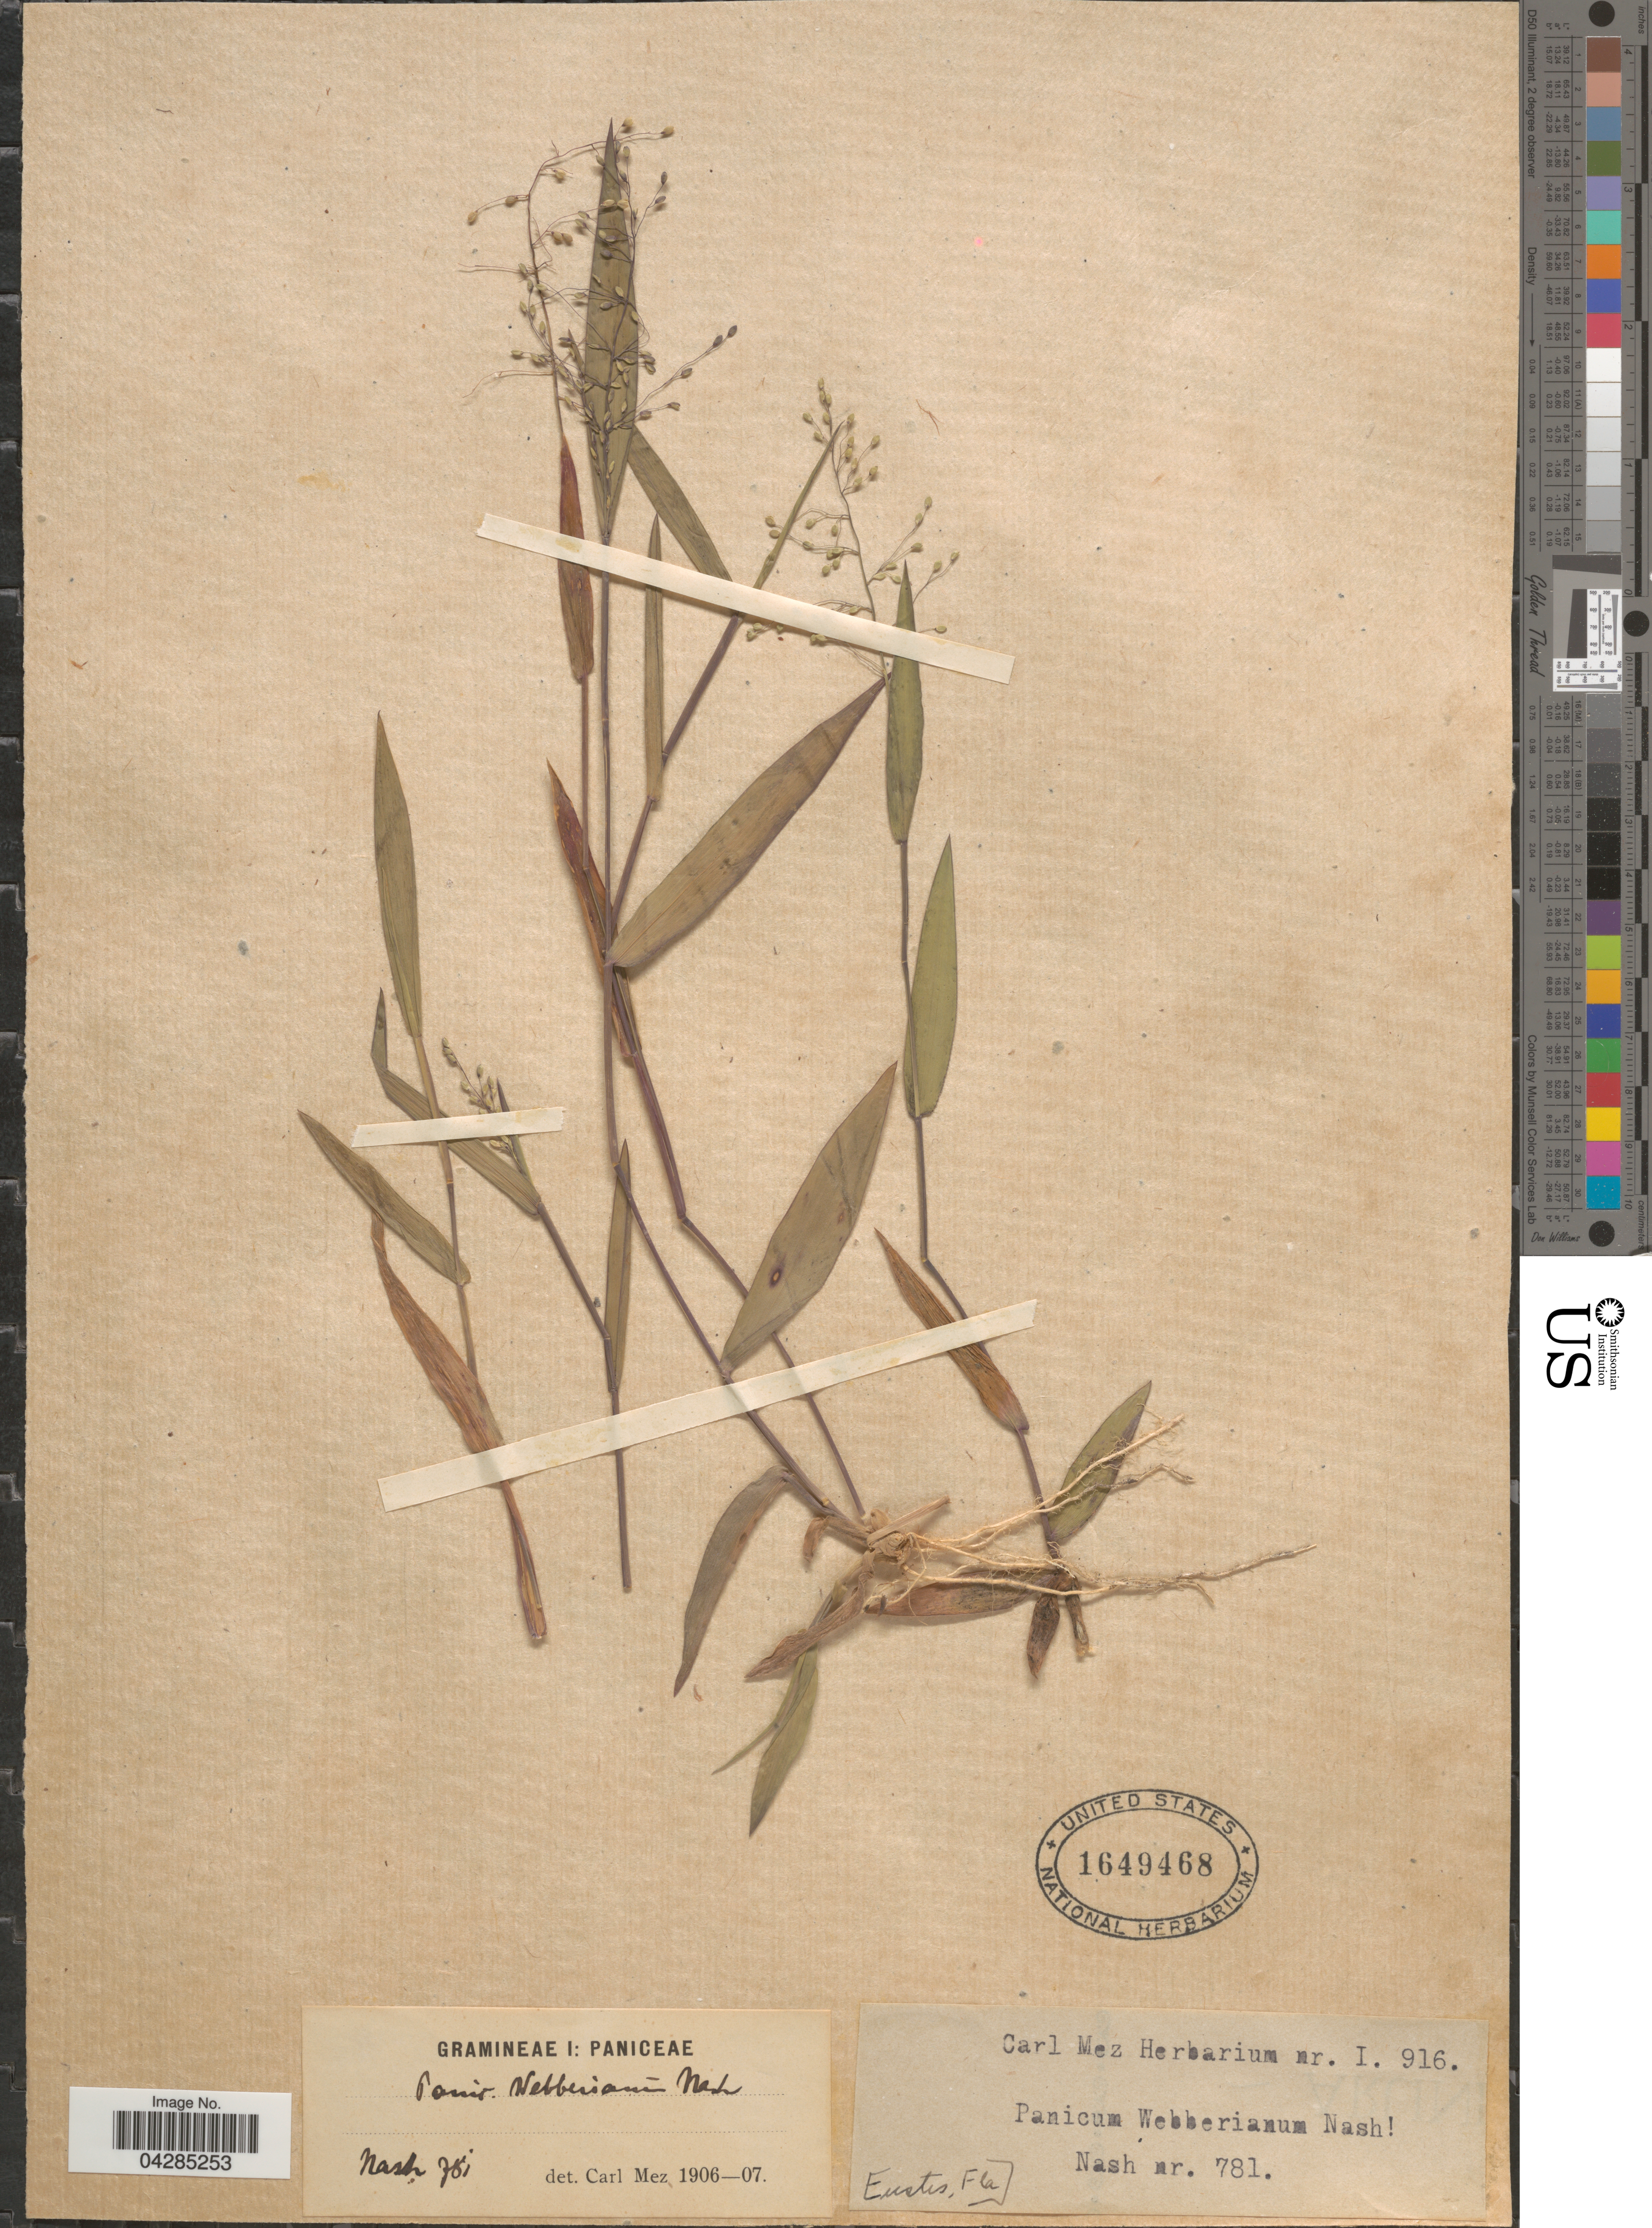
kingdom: Plantae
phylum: Tracheophyta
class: Liliopsida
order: Poales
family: Poaceae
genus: Dichanthelium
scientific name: Dichanthelium portoricense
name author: (Desv. ex Ham.) B.F. Hansen & Wunderlin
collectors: -- Nash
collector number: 781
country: United States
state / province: Florida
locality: Eustis.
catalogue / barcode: US 1649468